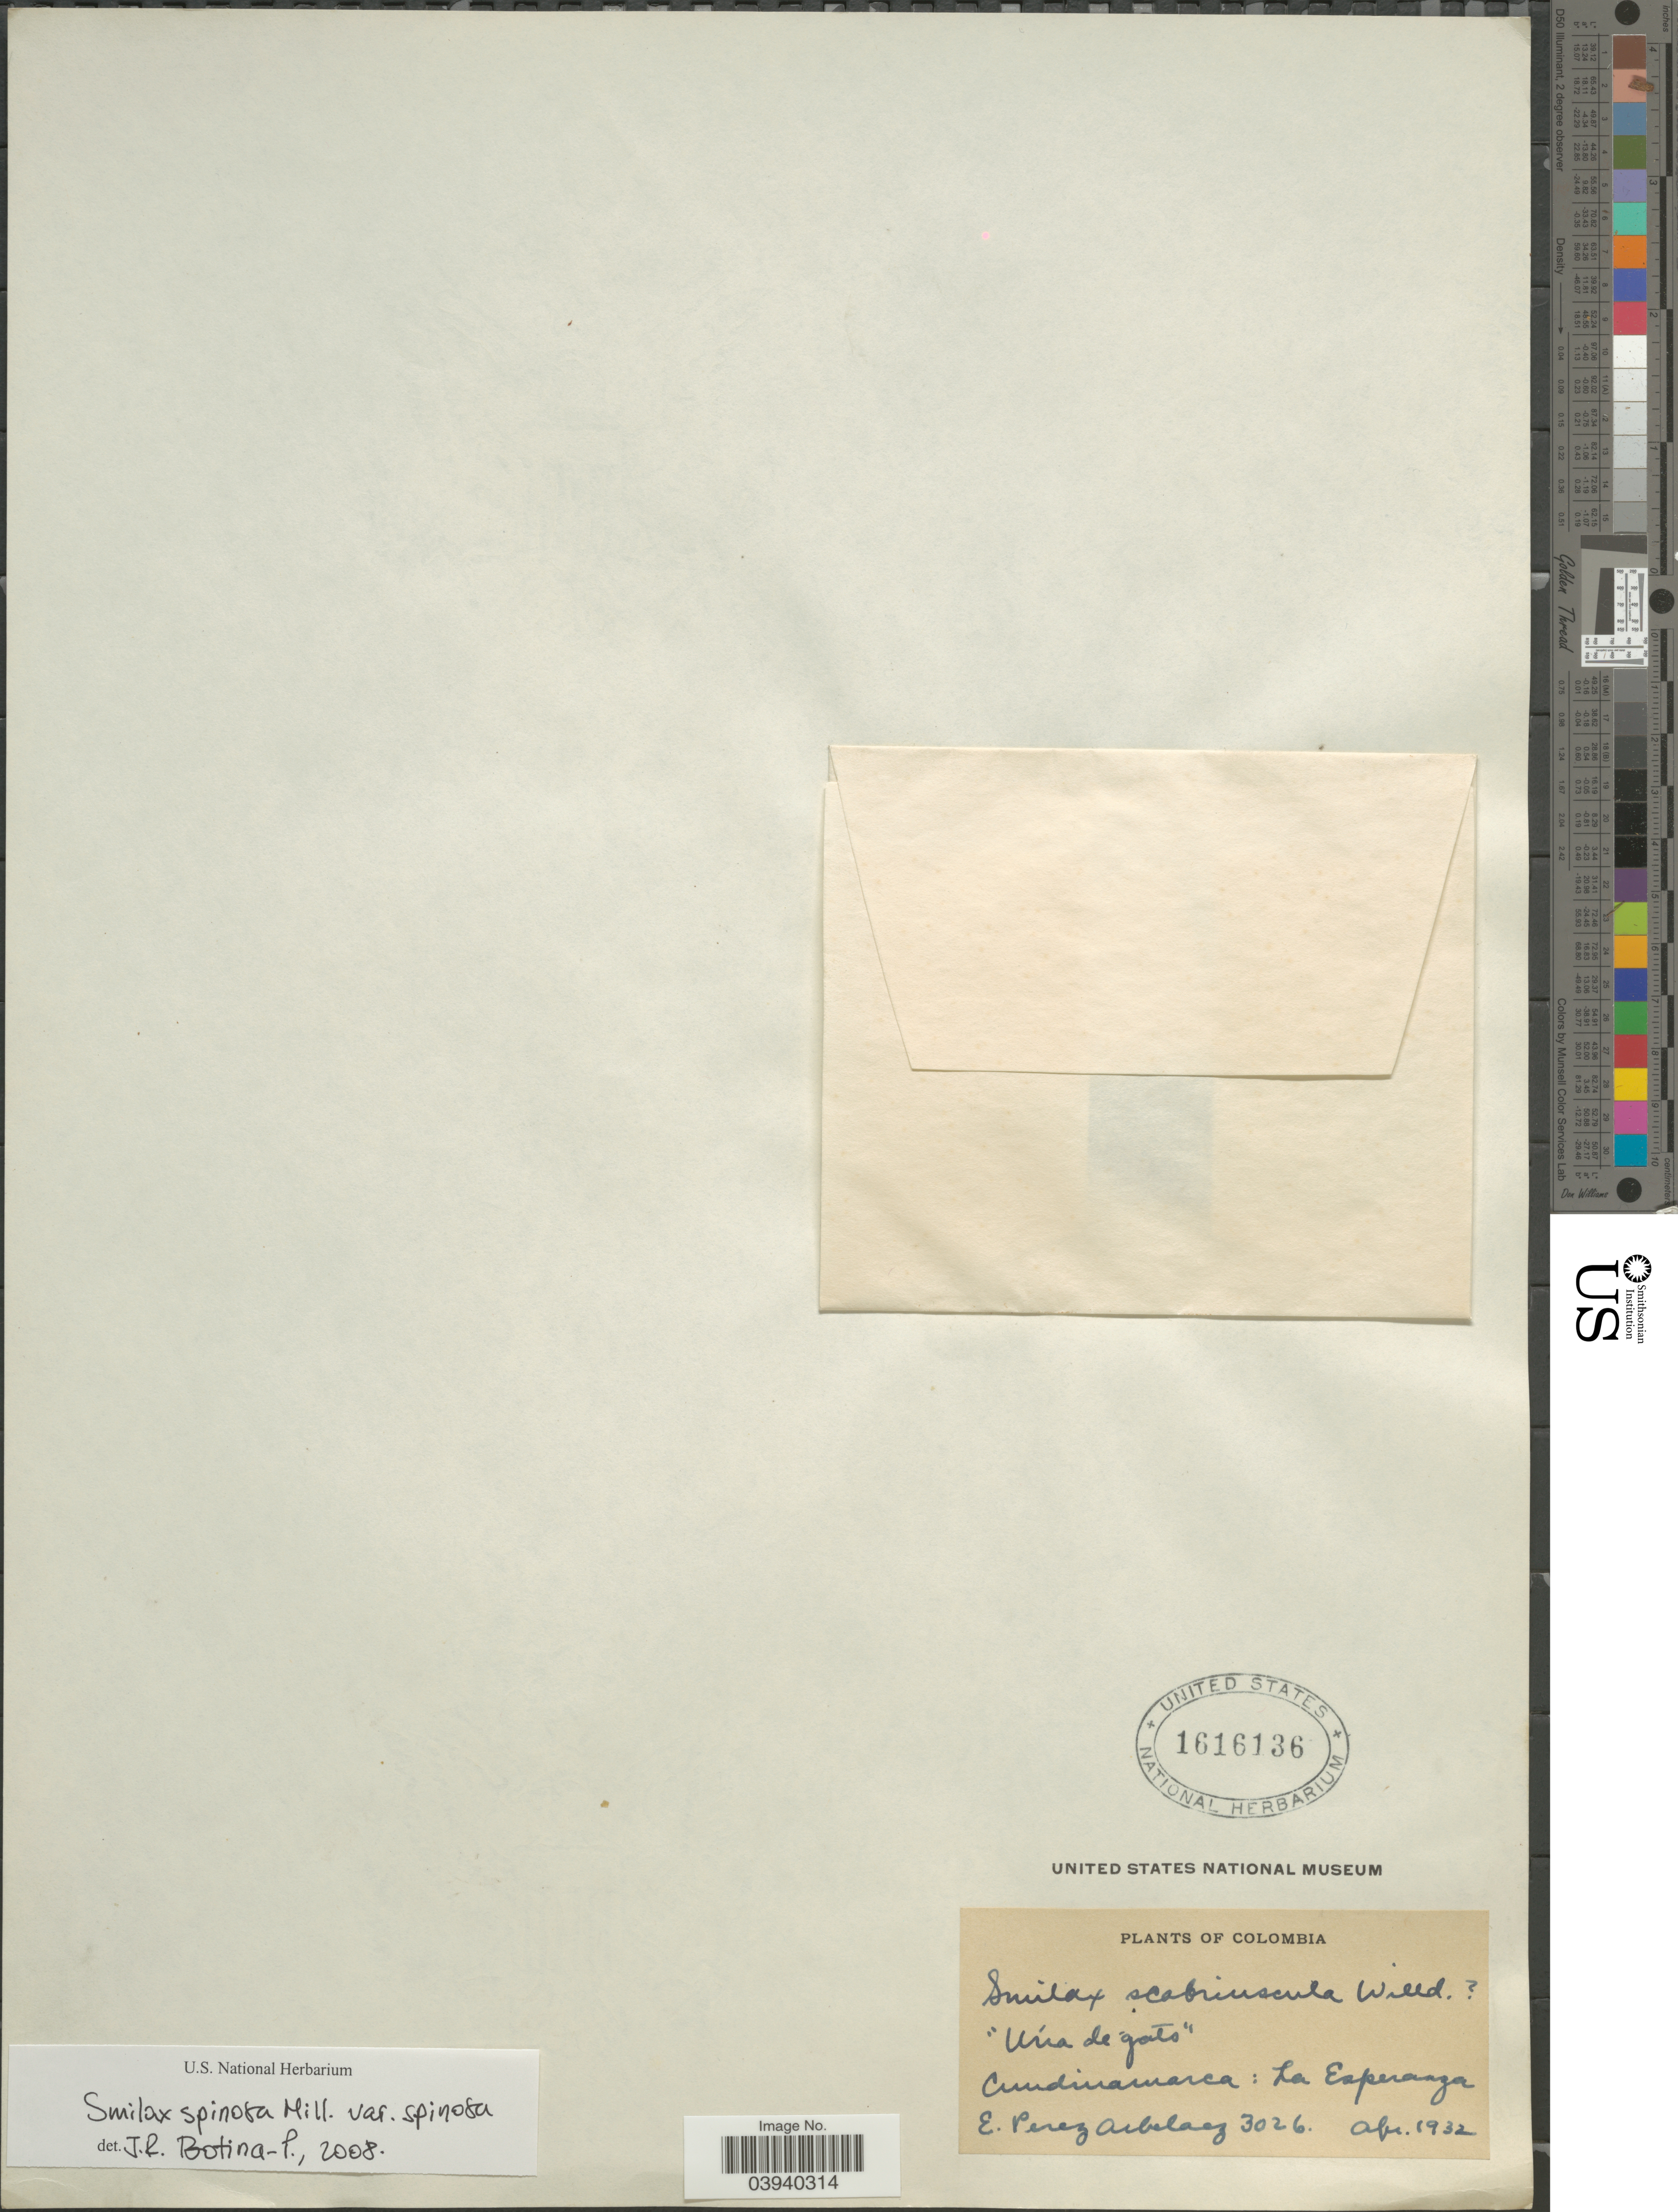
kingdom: Plantae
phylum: Tracheophyta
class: Liliopsida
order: Liliales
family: Smilacaceae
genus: Smilax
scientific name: Smilax spinosa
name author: Mill.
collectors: E. Pérez Arbeláez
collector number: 3026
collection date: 1932-04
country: Colombia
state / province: Cundinamarca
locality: La Esperanza.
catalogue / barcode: US 1616136